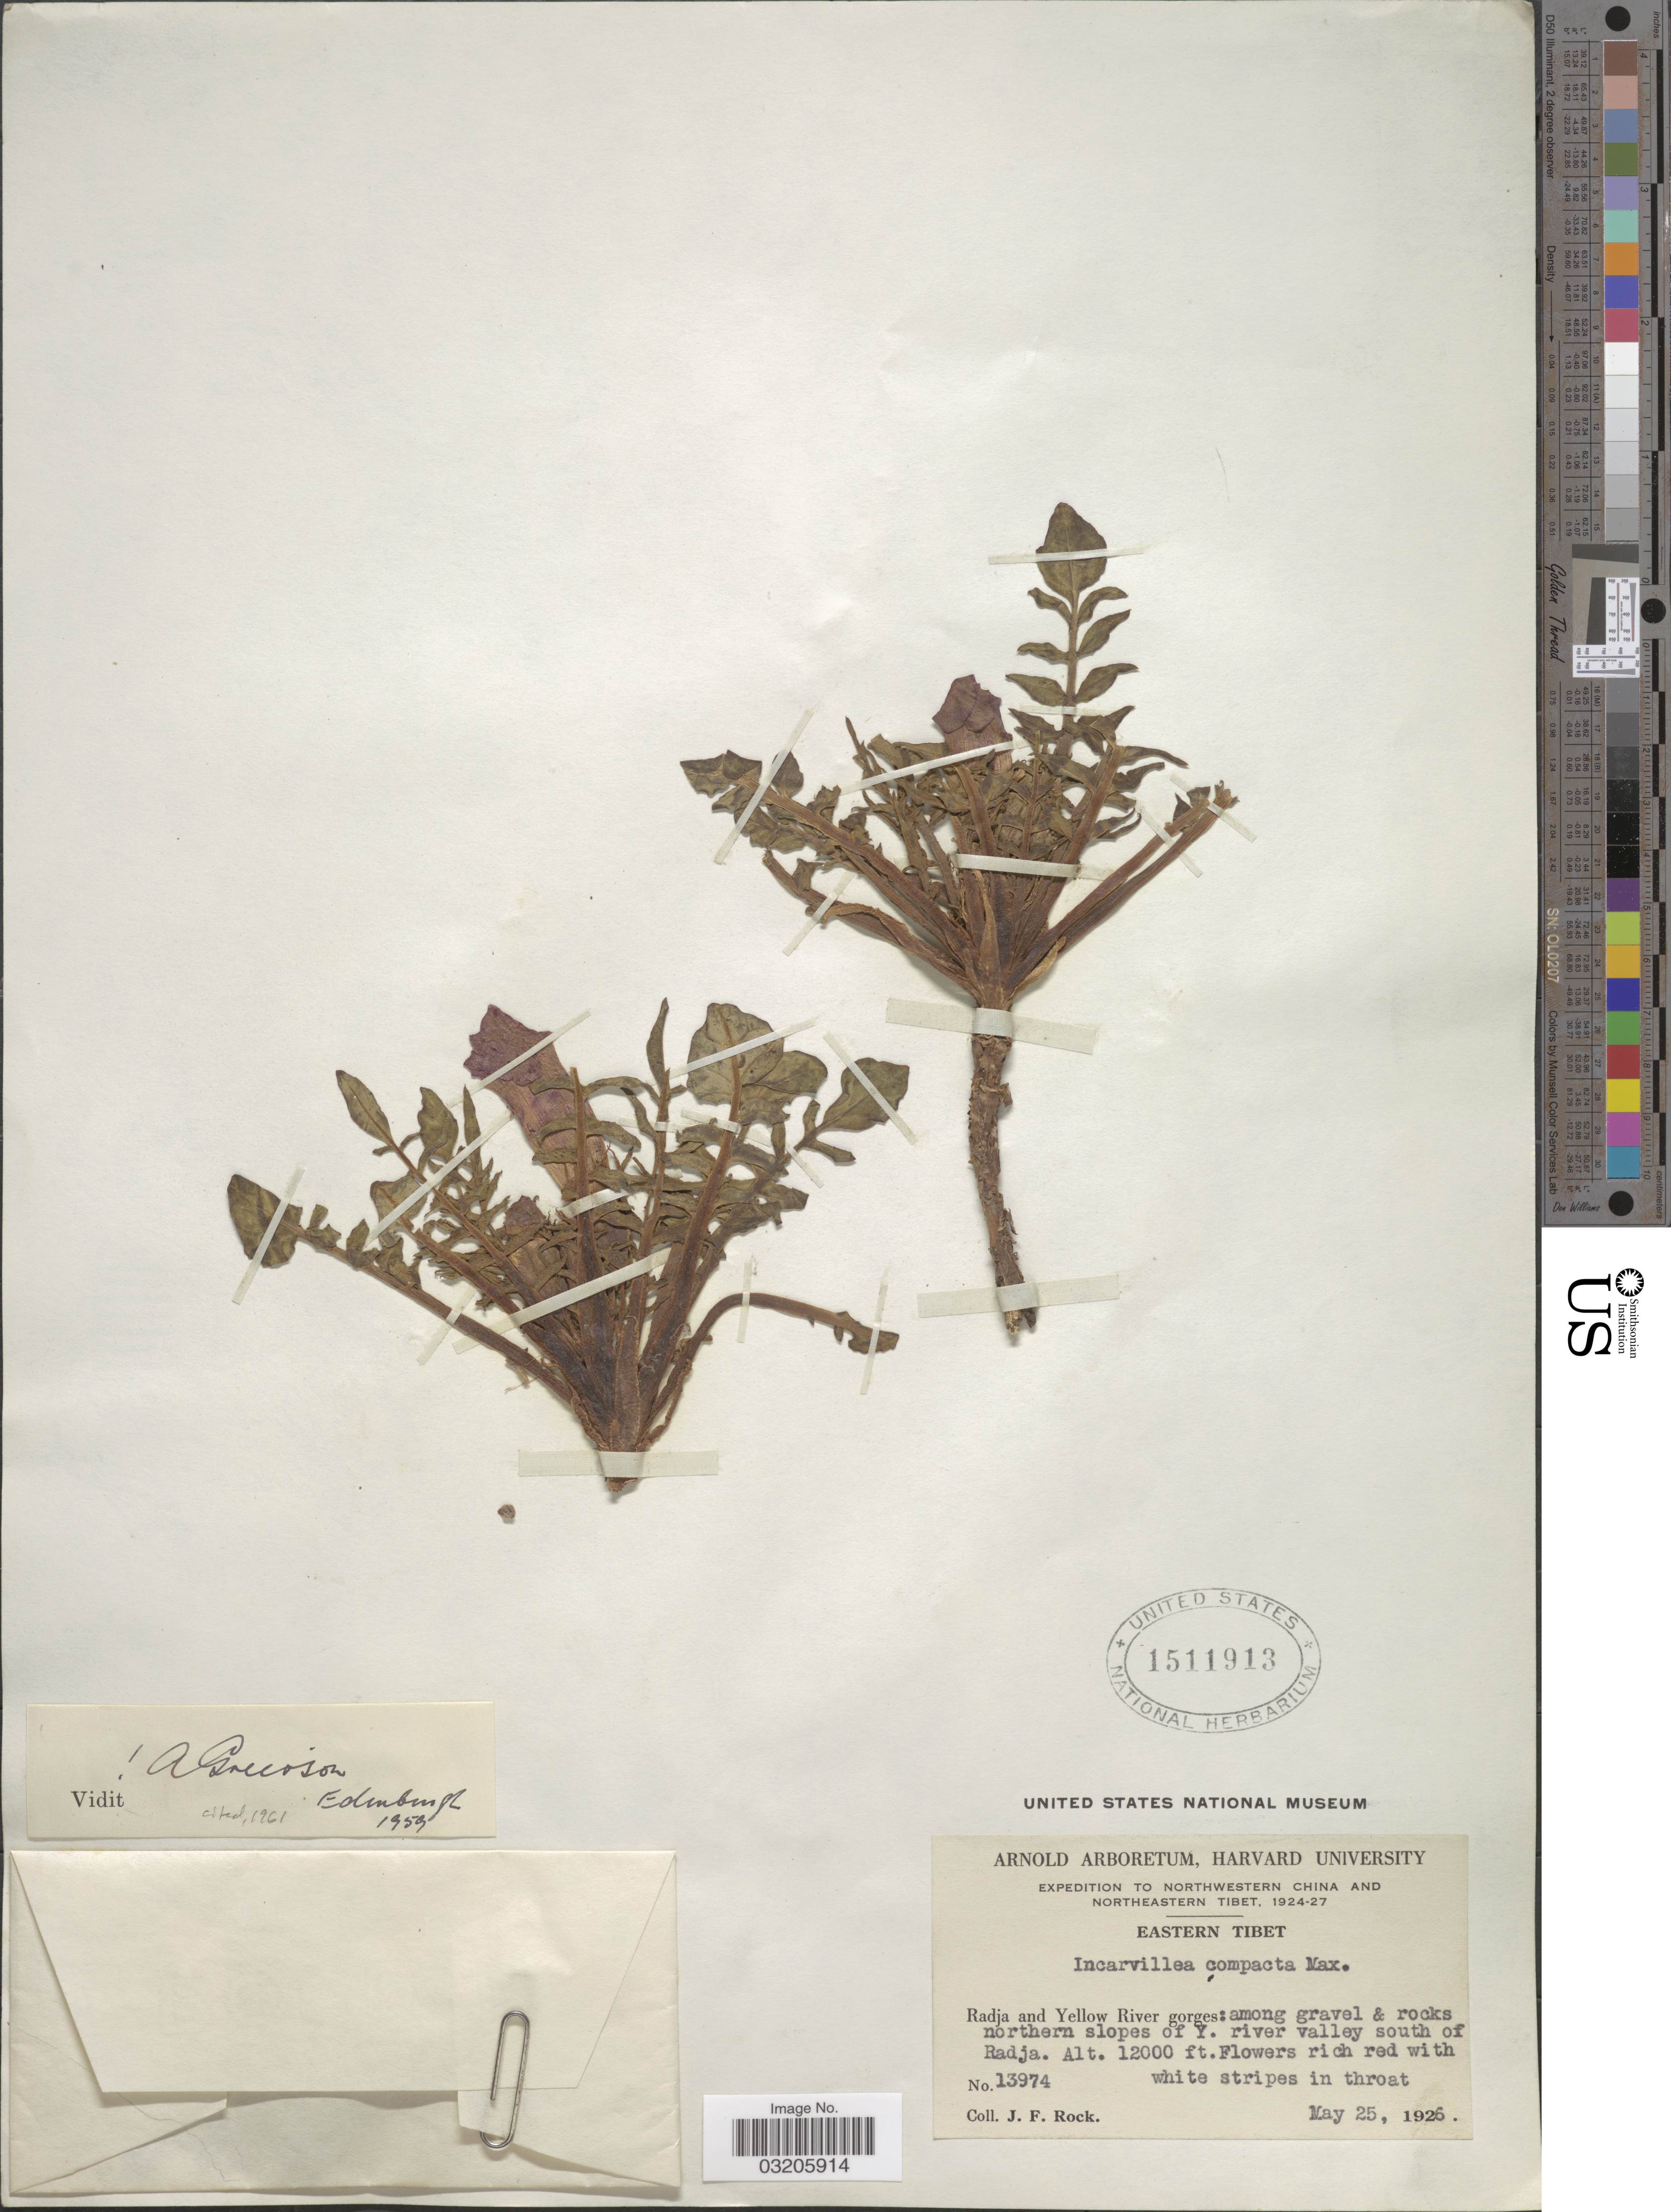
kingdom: Plantae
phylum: Tracheophyta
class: Magnoliopsida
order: Lamiales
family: Bignoniaceae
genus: Incarvillea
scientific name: Incarvillea compacta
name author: Maxim.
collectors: J. Rock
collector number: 13974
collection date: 1926-05-25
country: China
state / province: Xizang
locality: Northwestern China and Northeastern Tibet. Eastern Tibet. Radja and Yellow River gorges: among gravel & rocks northern slopes of Y. River valley south of Radja.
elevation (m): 3658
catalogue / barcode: US 1511913